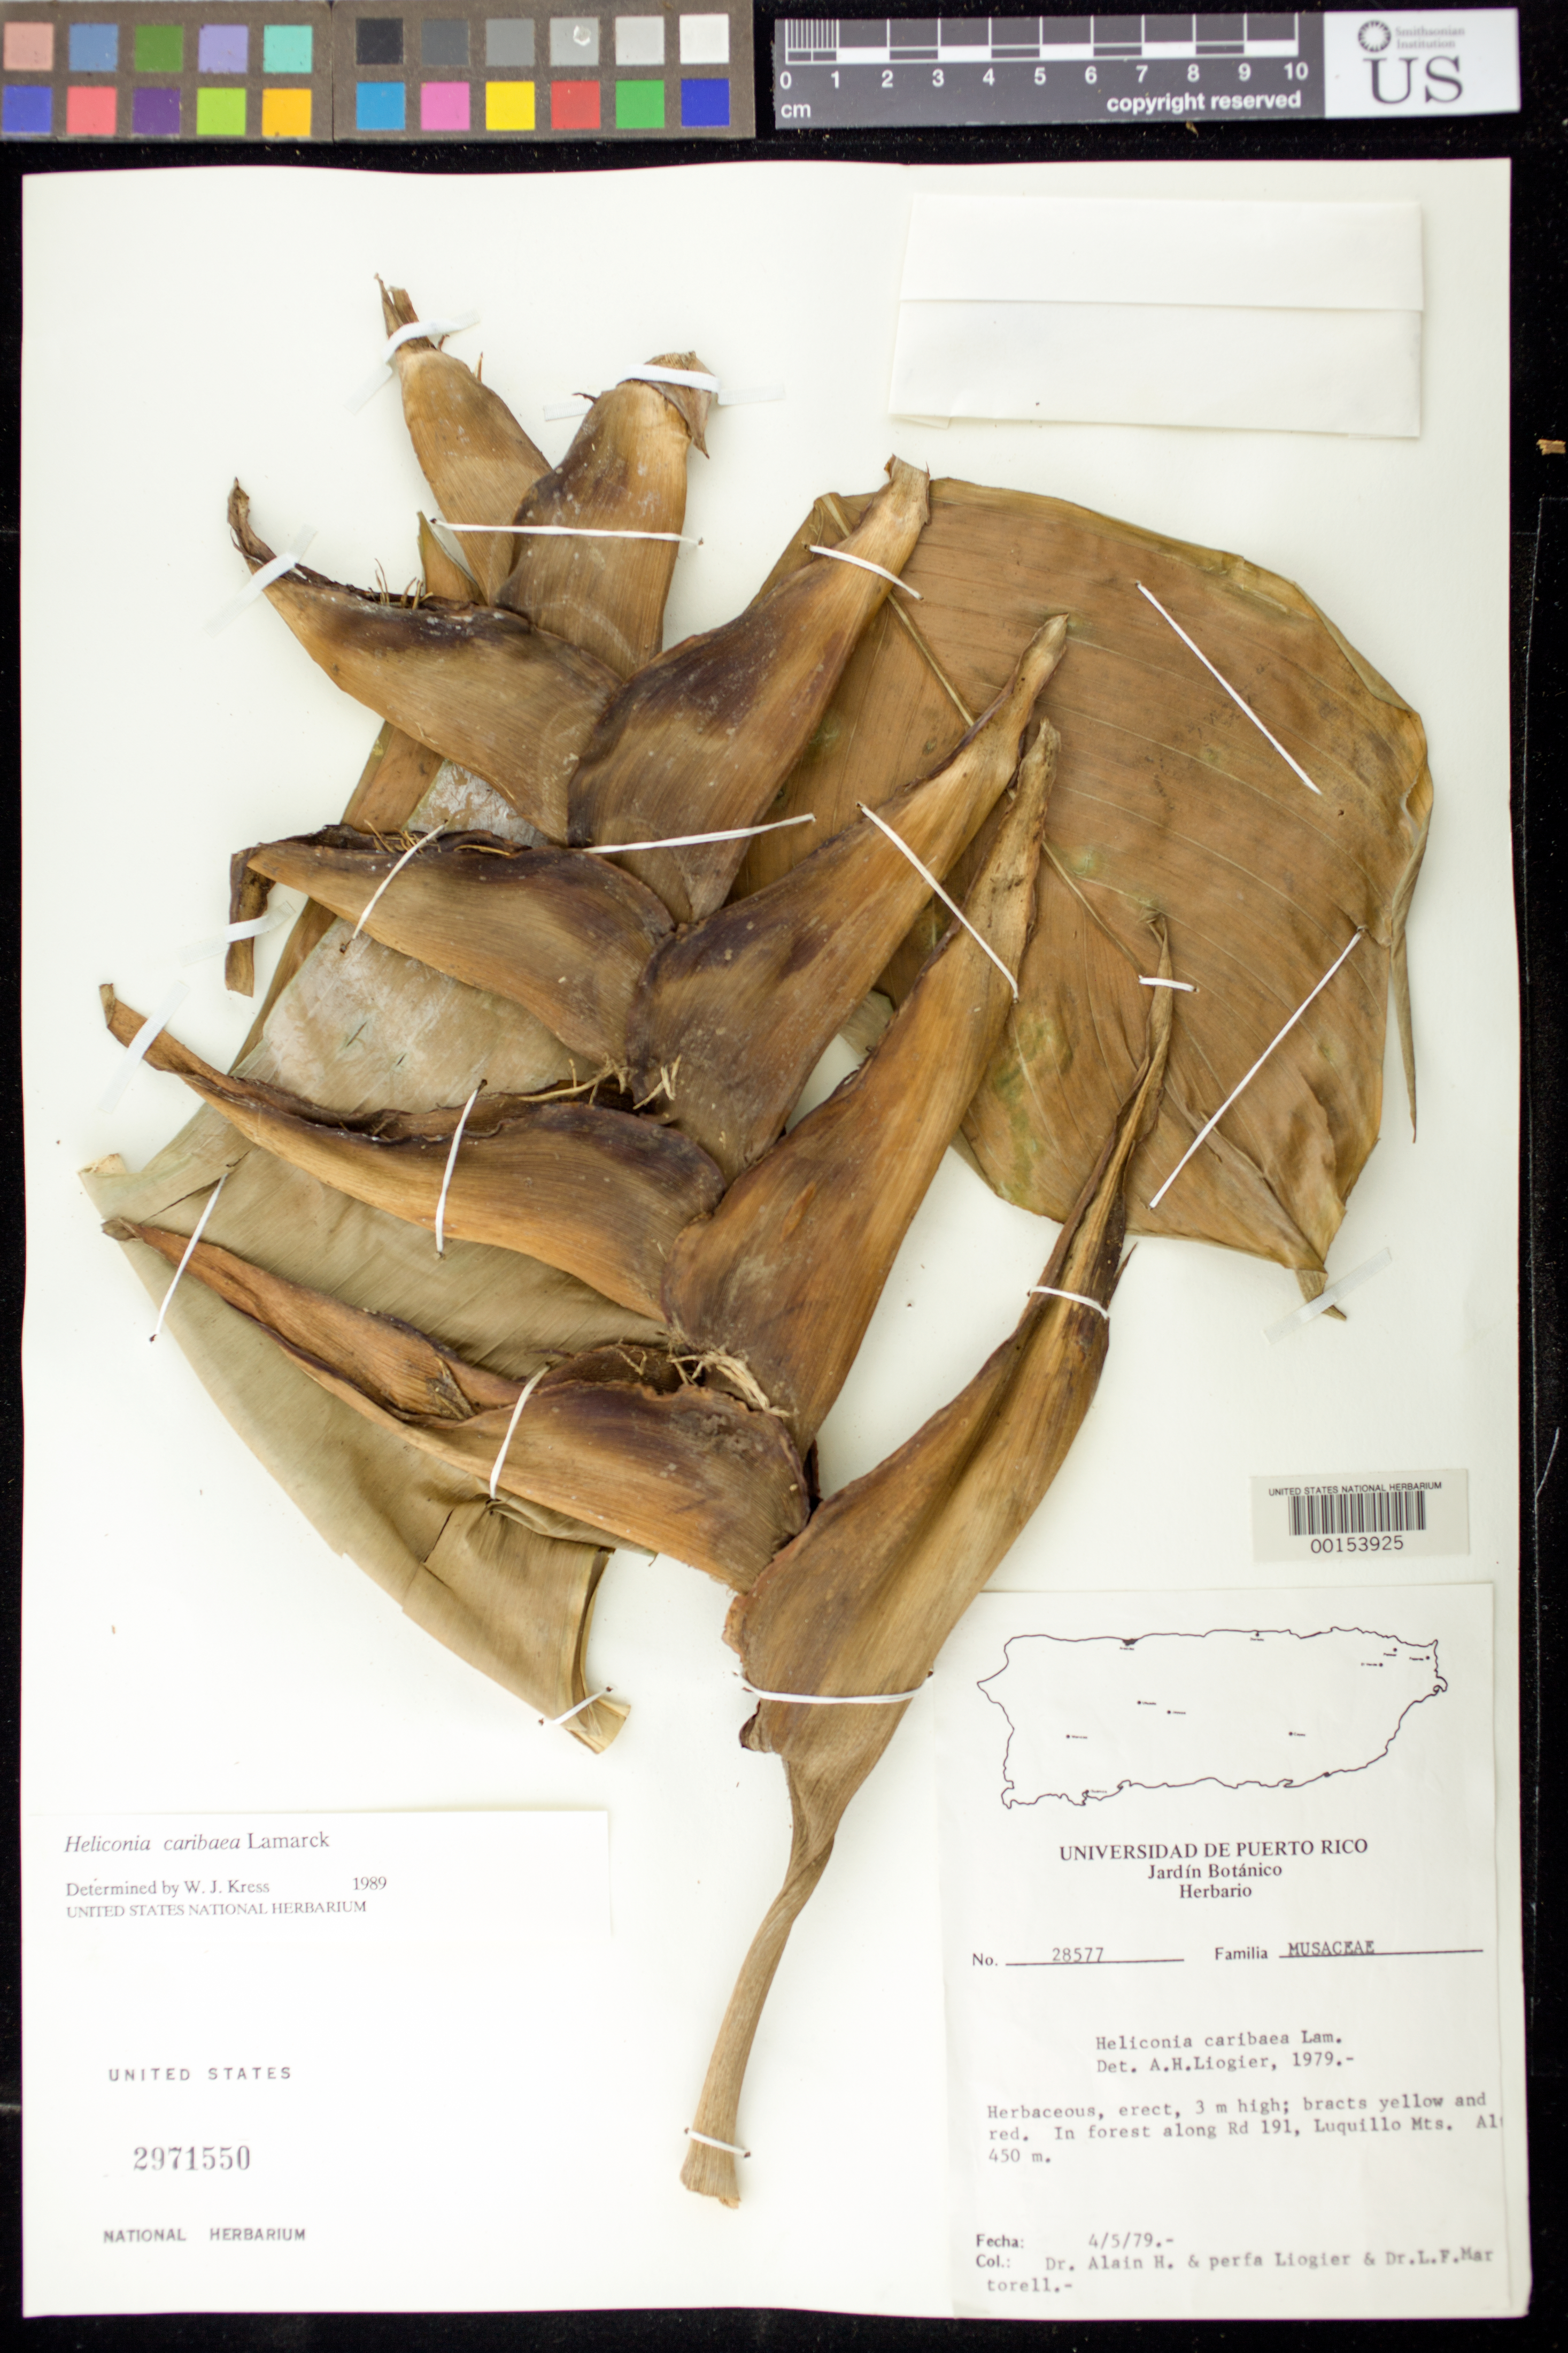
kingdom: Plantae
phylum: Tracheophyta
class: Liliopsida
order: Zingiberales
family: Heliconiaceae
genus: Heliconia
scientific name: Heliconia caribaea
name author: Lam.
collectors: A. H. Liogier, M. P. Liogier & L. Martorell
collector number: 28577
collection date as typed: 04 May 1979 or 05 Apr 1979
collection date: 1979-04-05 or 1979-05-04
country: Puerto Rico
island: Greater Antilles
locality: In forest along rd. 191, luquillo mts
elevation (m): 450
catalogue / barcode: US 2971550